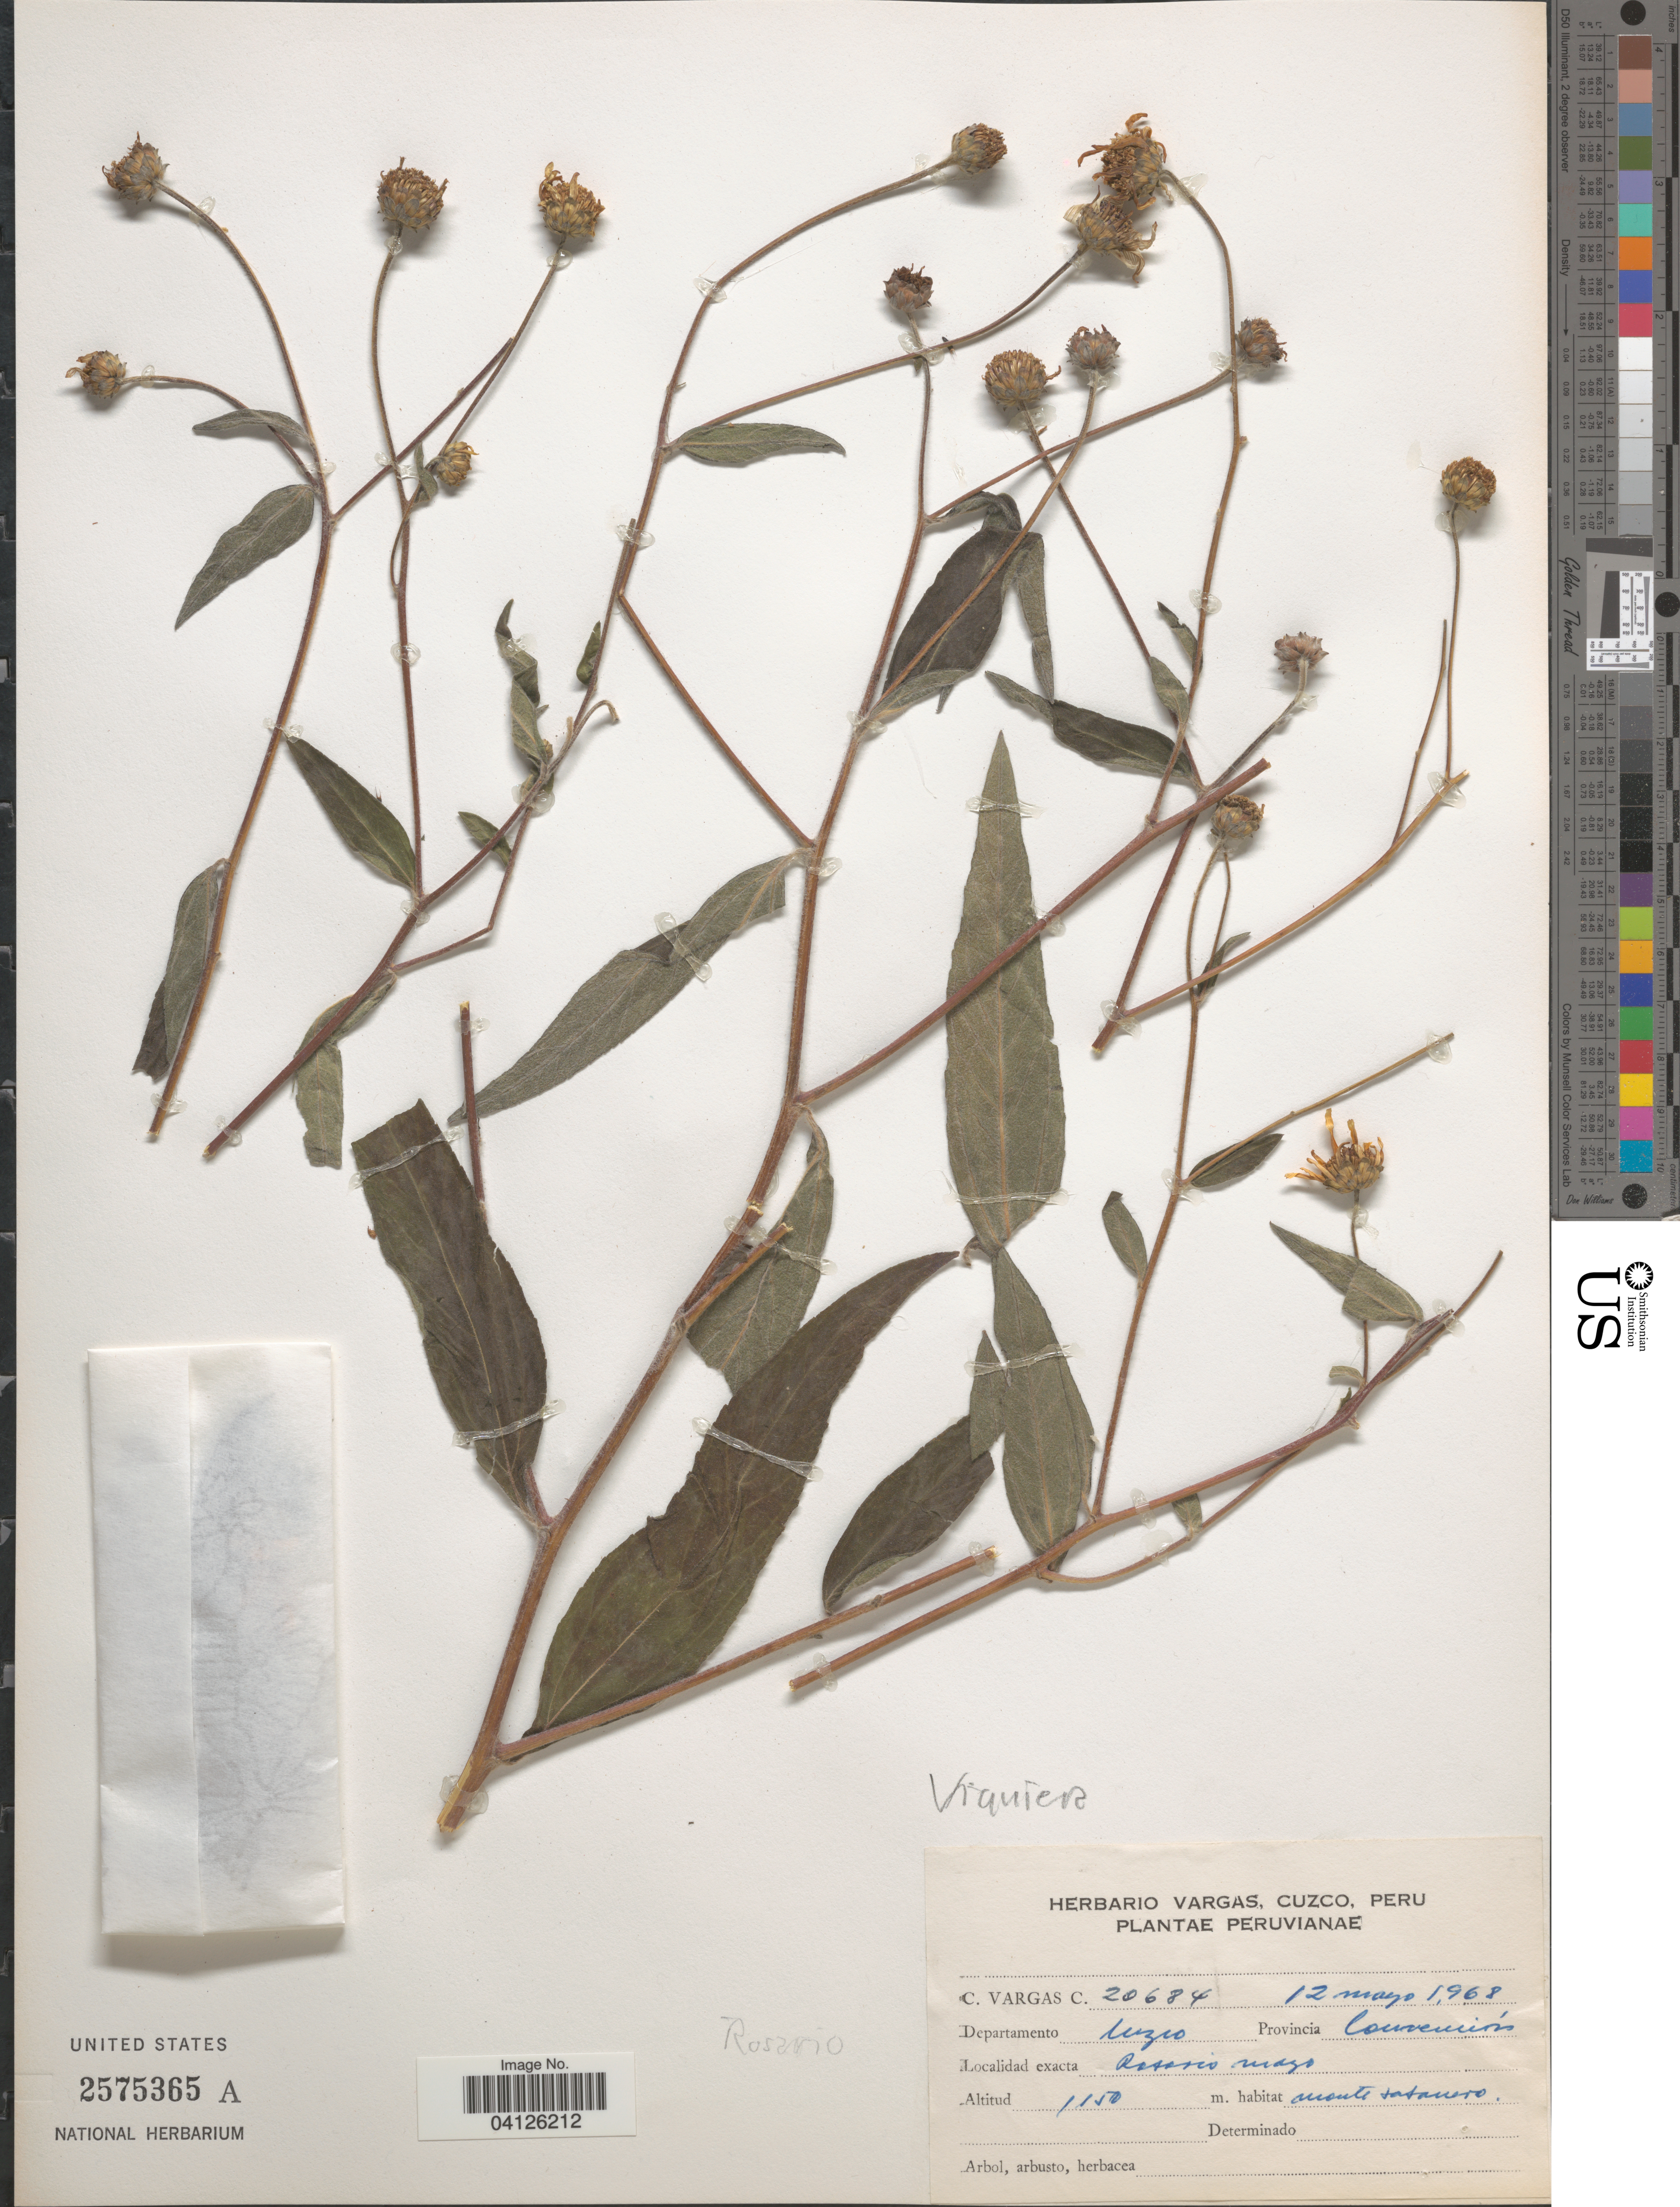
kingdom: Plantae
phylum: Tracheophyta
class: Magnoliopsida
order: Asterales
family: Asteraceae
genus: Viguiera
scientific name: Viguiera sp.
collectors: C. Vargas Calderón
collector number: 20684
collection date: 1968-05-12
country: Peru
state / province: Cusco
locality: Peruvianae. Departamento Cuzco Provincia Convención. Rosario mayo.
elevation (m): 1150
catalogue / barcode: US 2575365A